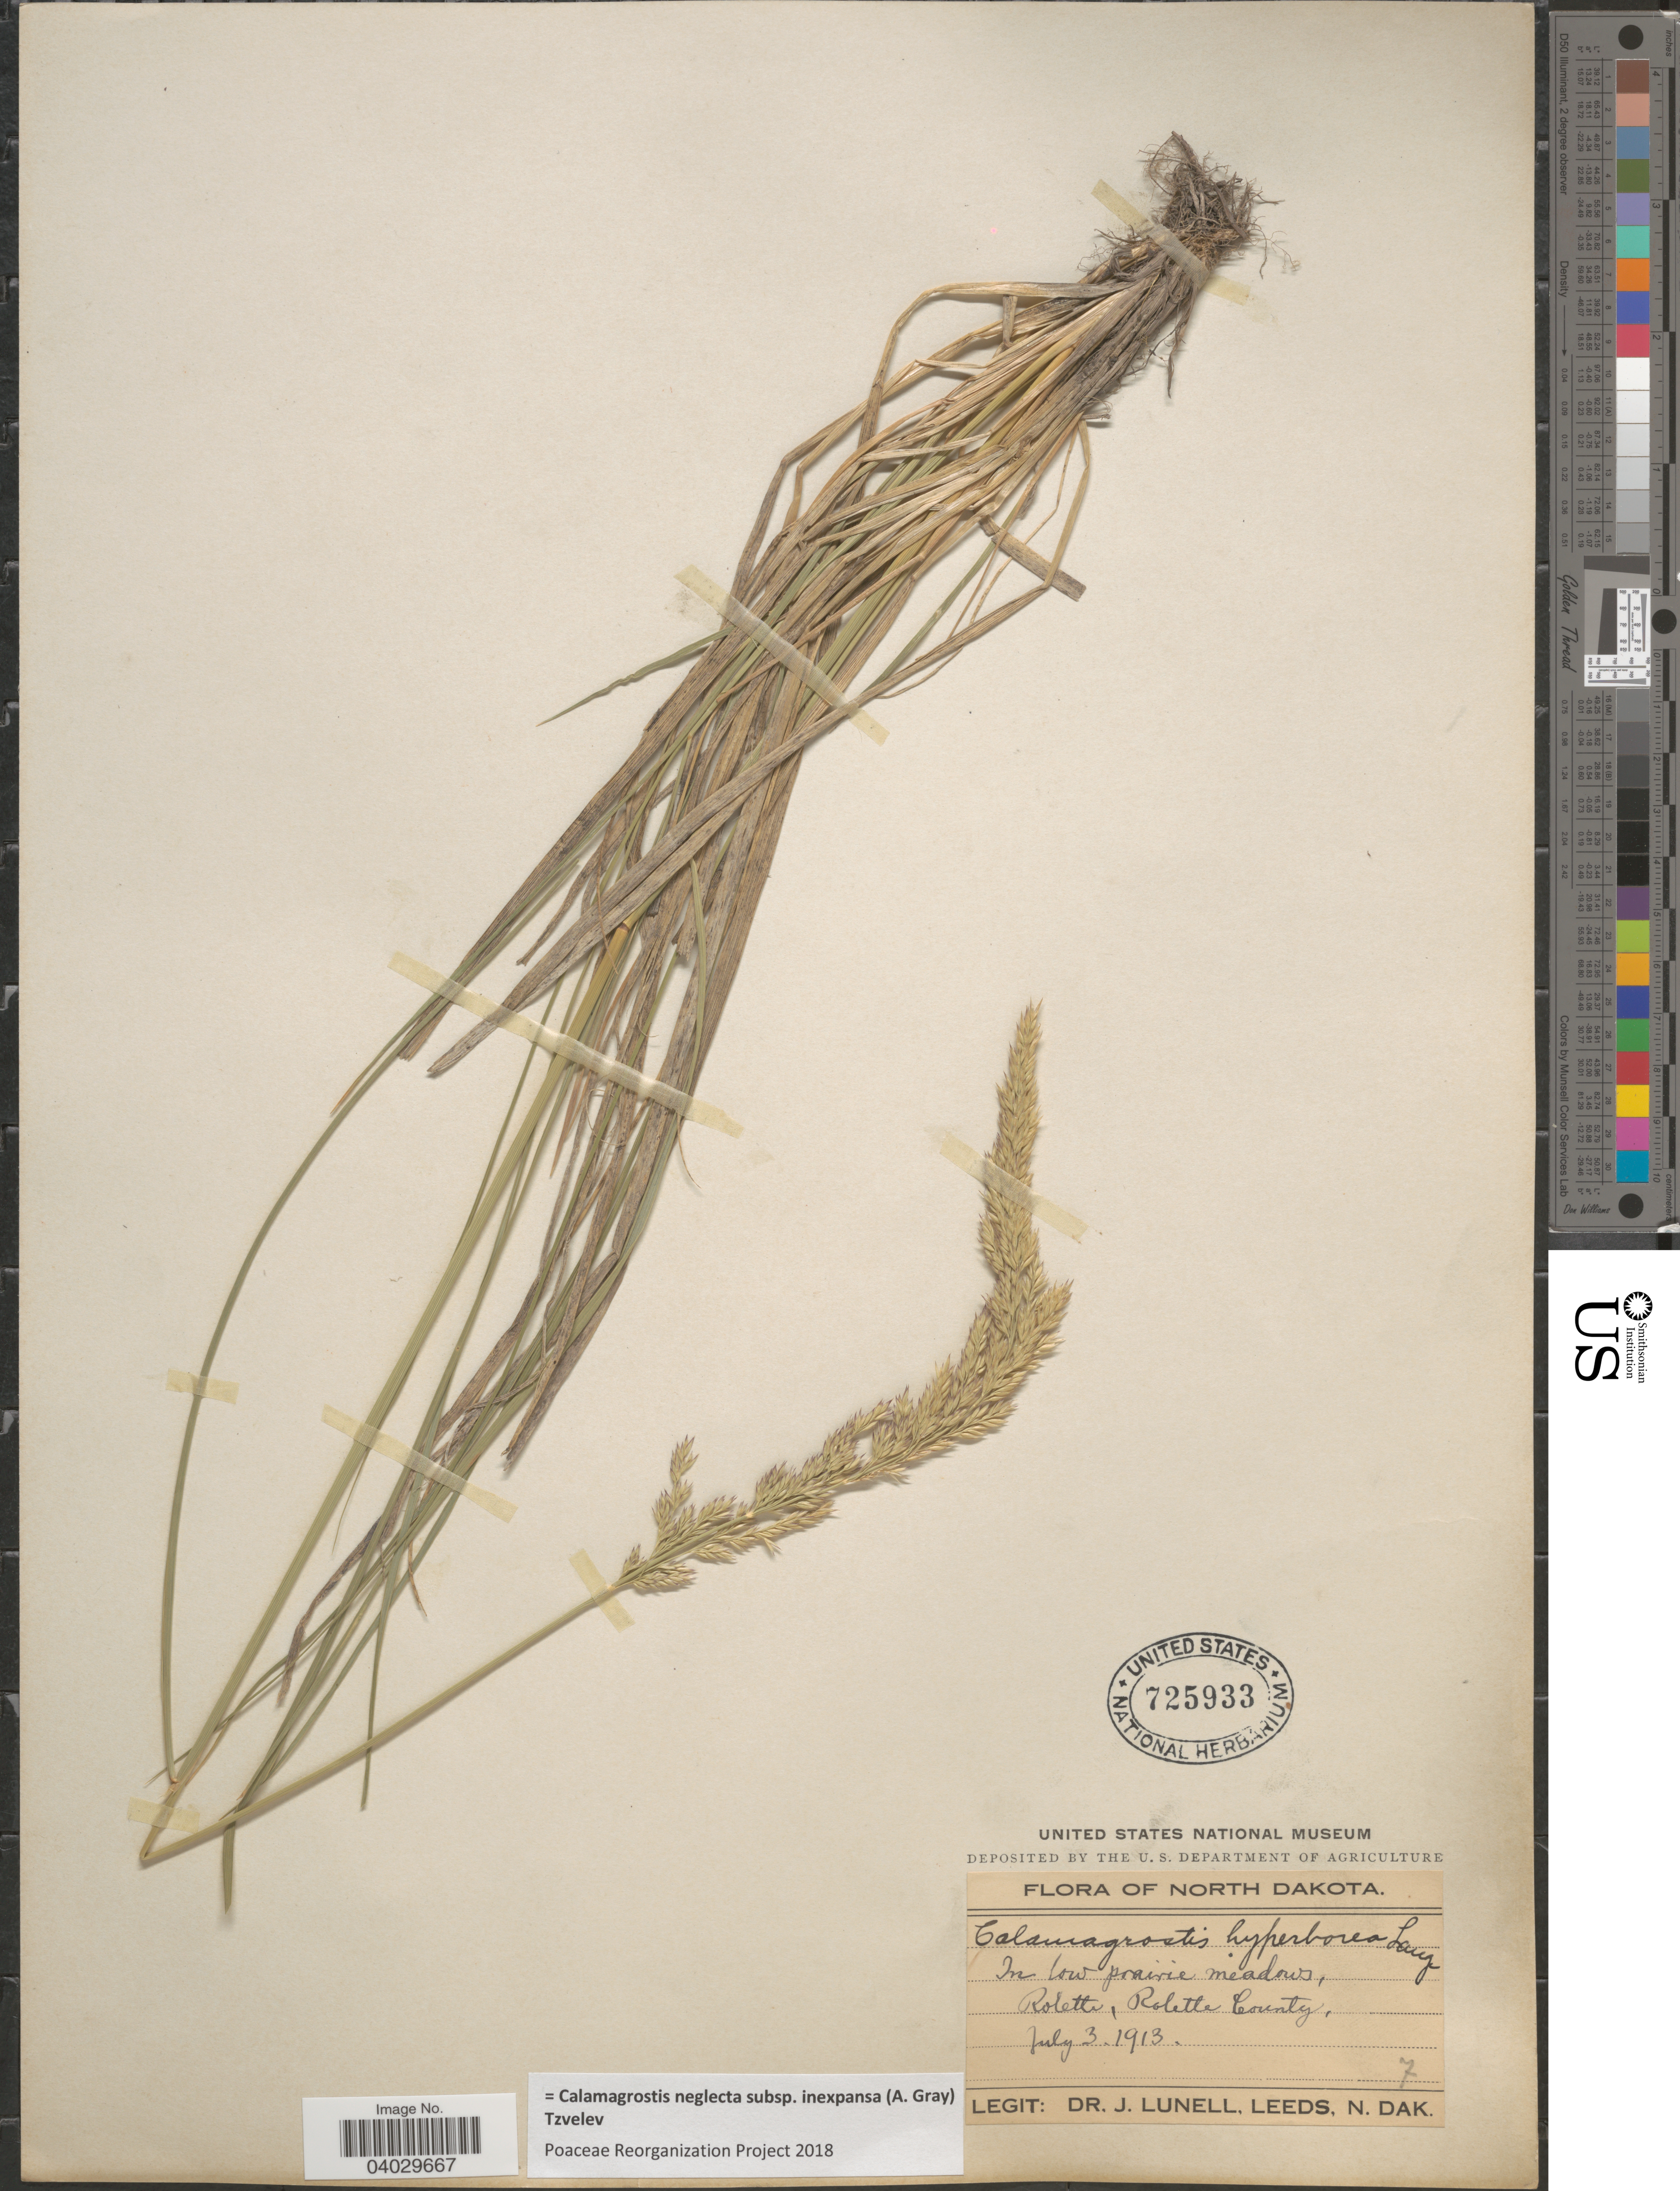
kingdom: Plantae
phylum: Tracheophyta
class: Liliopsida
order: Poales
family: Poaceae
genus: Calamagrostis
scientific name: Calamagrostis neglecta subsp. inexpansa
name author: (A. Gray) Tzvelev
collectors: J. Lunell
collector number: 7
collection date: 1913-07-03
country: United States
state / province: North Dakota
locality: Rolette, Rolette County.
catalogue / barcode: US 725933